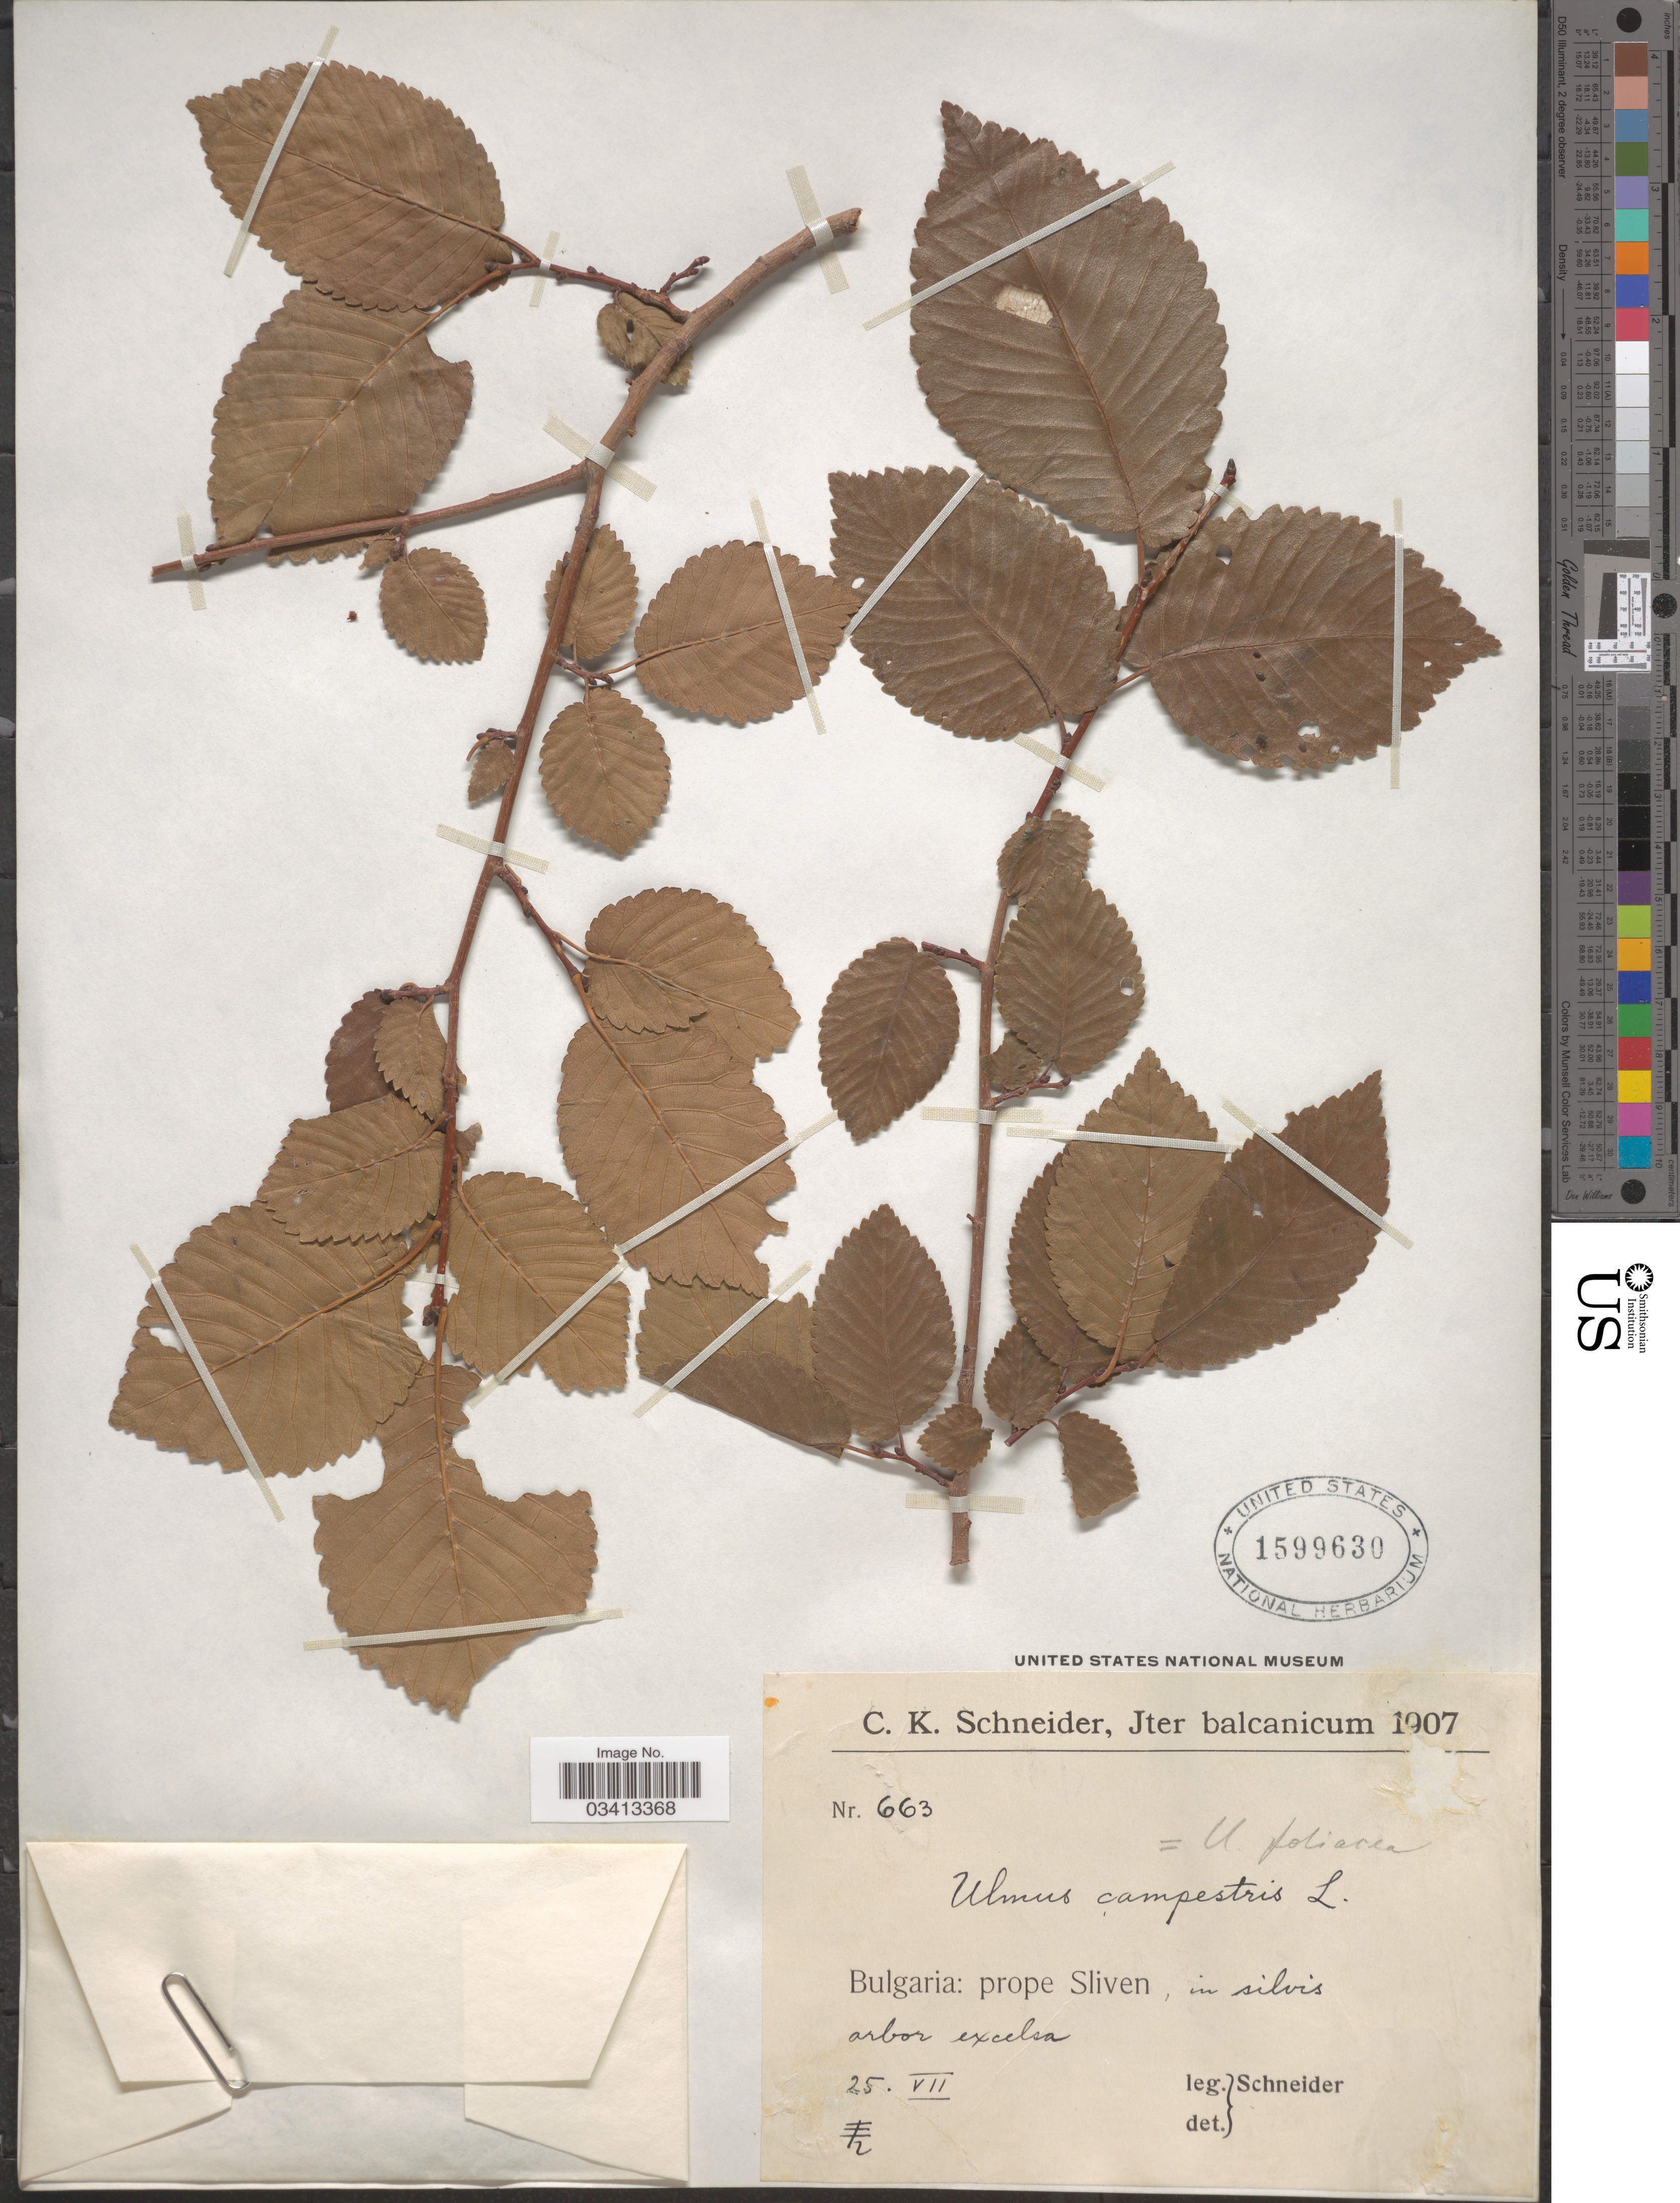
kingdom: Plantae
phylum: Tracheophyta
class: Magnoliopsida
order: Rosales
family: Ulmaceae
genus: Ulmus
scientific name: Ulmus campestris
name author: L.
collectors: C. K. Schneider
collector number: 663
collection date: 1907-07-25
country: Bulgaria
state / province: Sliven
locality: Prope Sliven, in silvis arbor excelsa.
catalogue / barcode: US 1599630